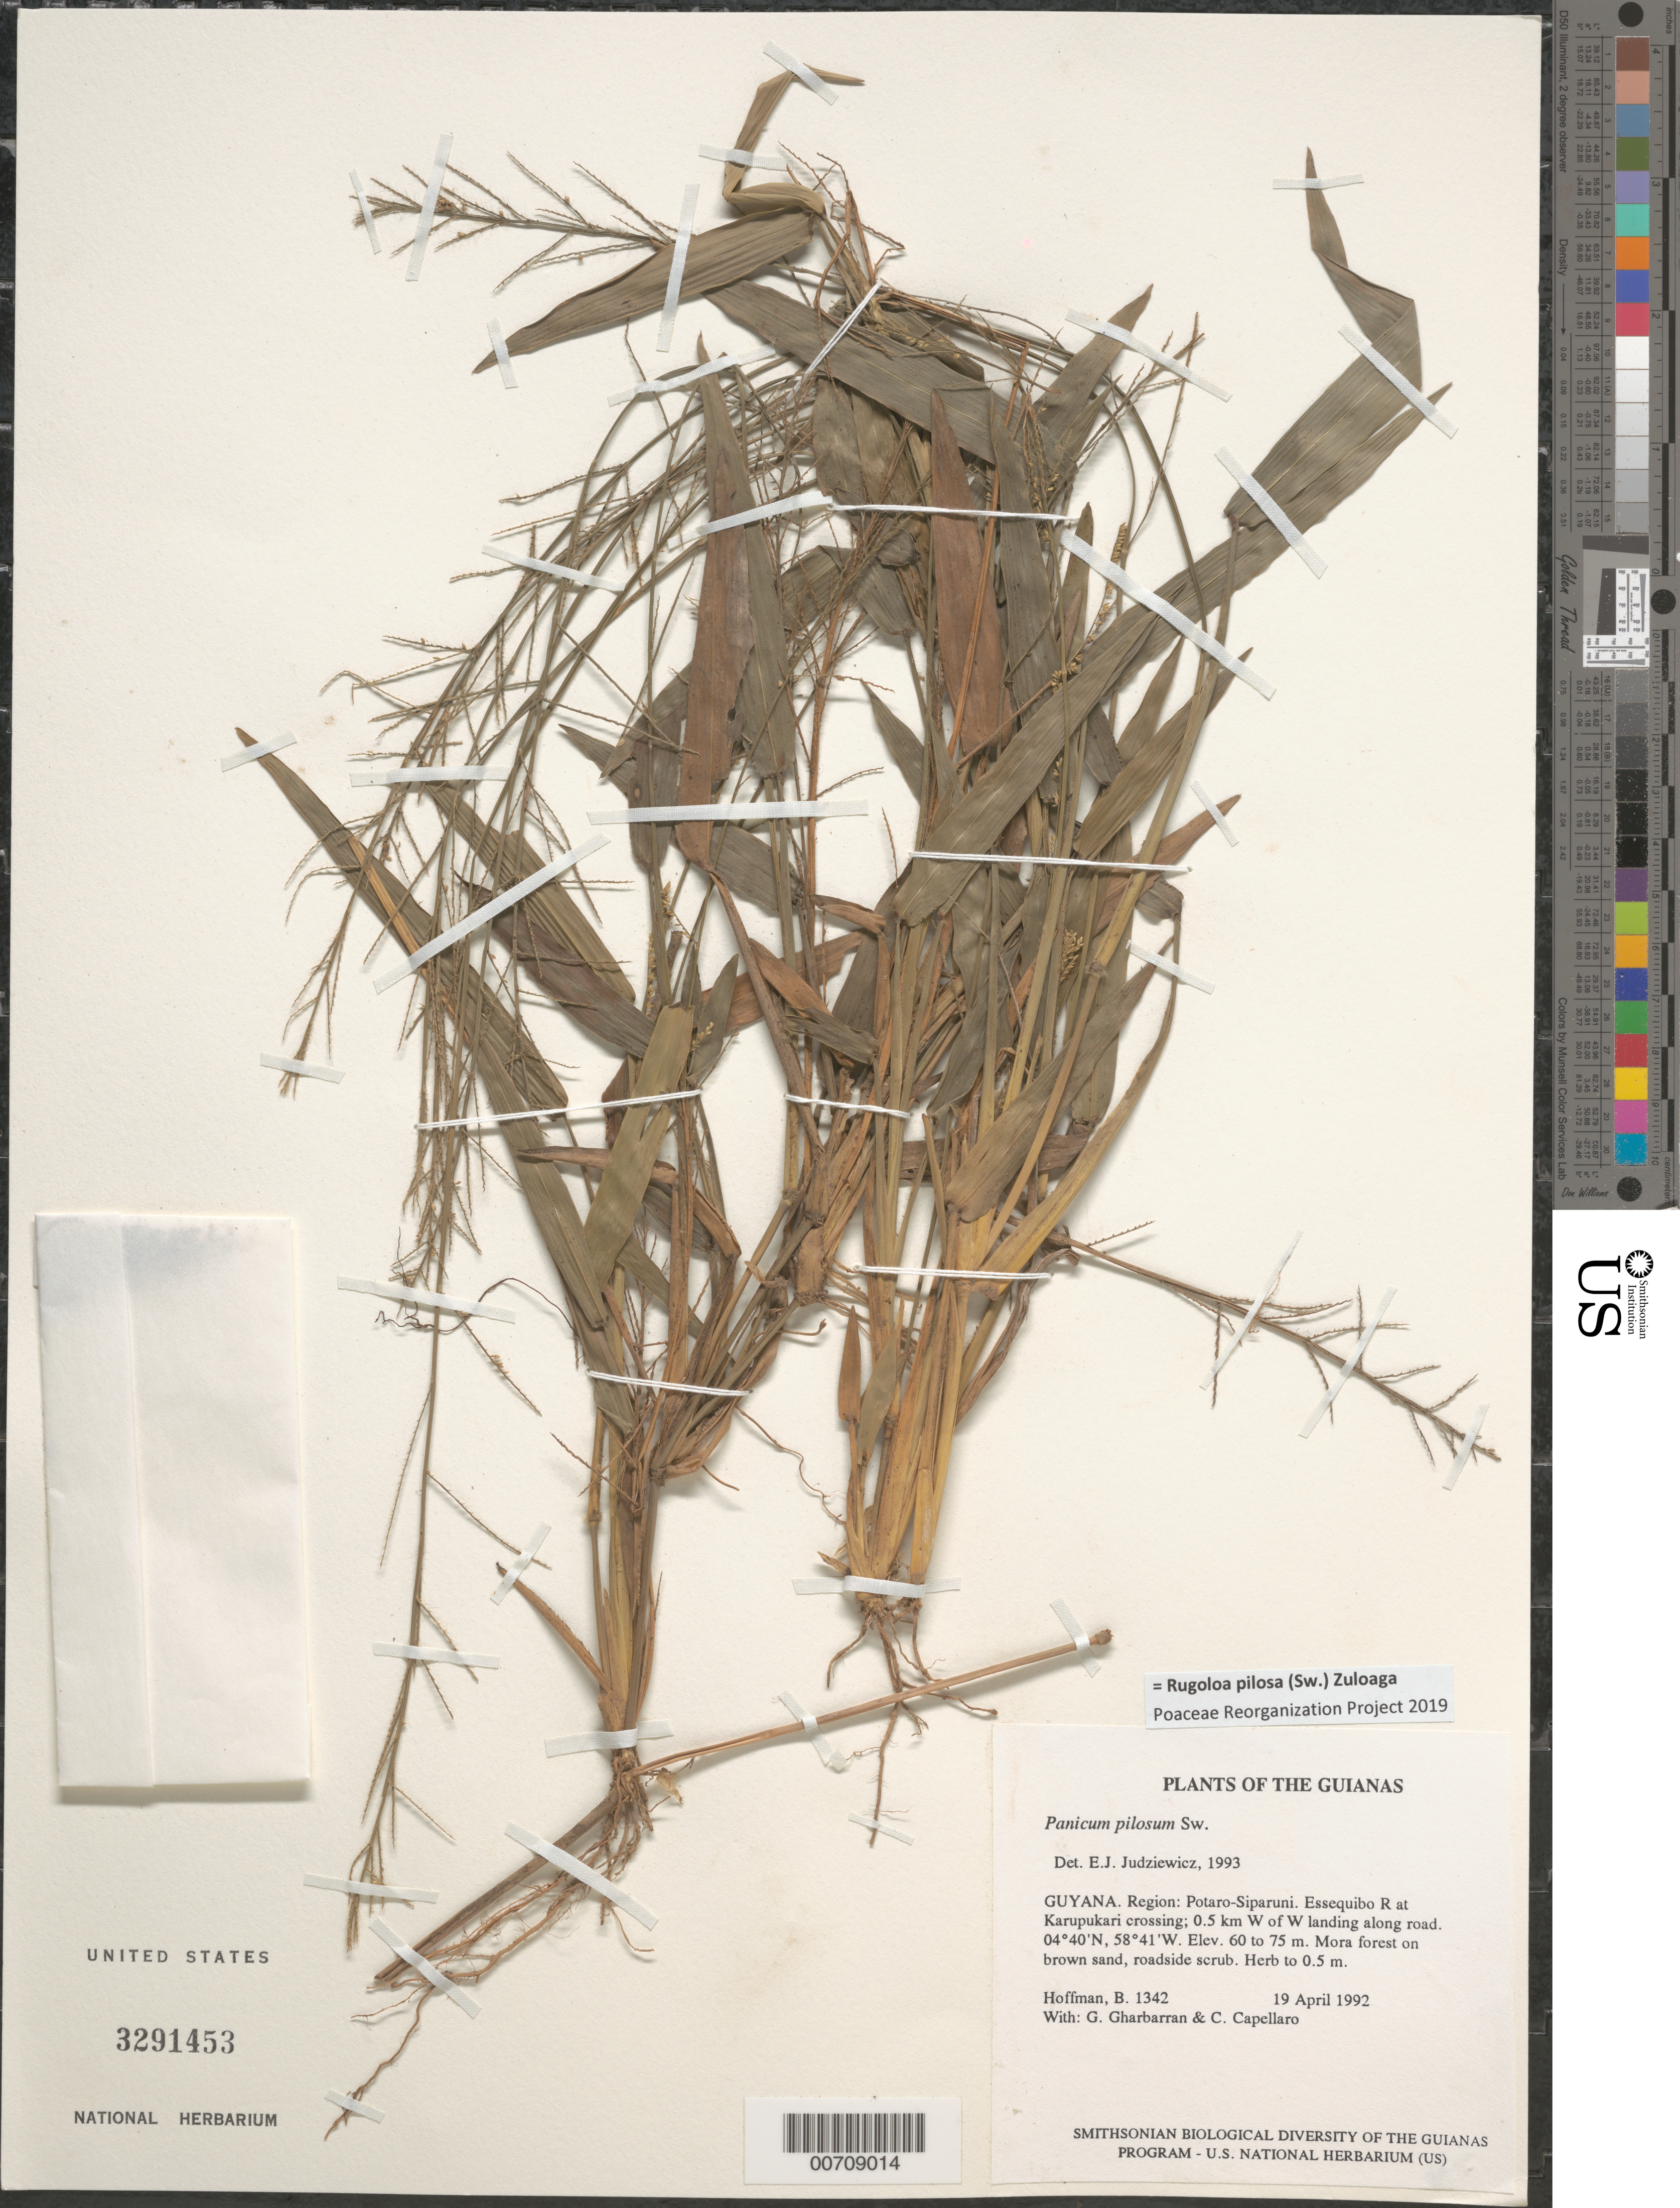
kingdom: Plantae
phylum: Tracheophyta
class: Liliopsida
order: Poales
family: Poaceae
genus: Panicum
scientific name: Panicum pilosum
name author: Sw.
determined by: Judziewicz, E. J.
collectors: B. Hoffman, G. Gharbarran & C. Capellaro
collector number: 1342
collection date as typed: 19 April 1992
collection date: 1992-04-19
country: Guyana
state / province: Potaro-Siparuni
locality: Essequibo River at Karupukari crossing; 0.5 km W of W landing along road. Iwokrama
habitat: Mora forest on brown sand, roadside scrub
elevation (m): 60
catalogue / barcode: US 3291453